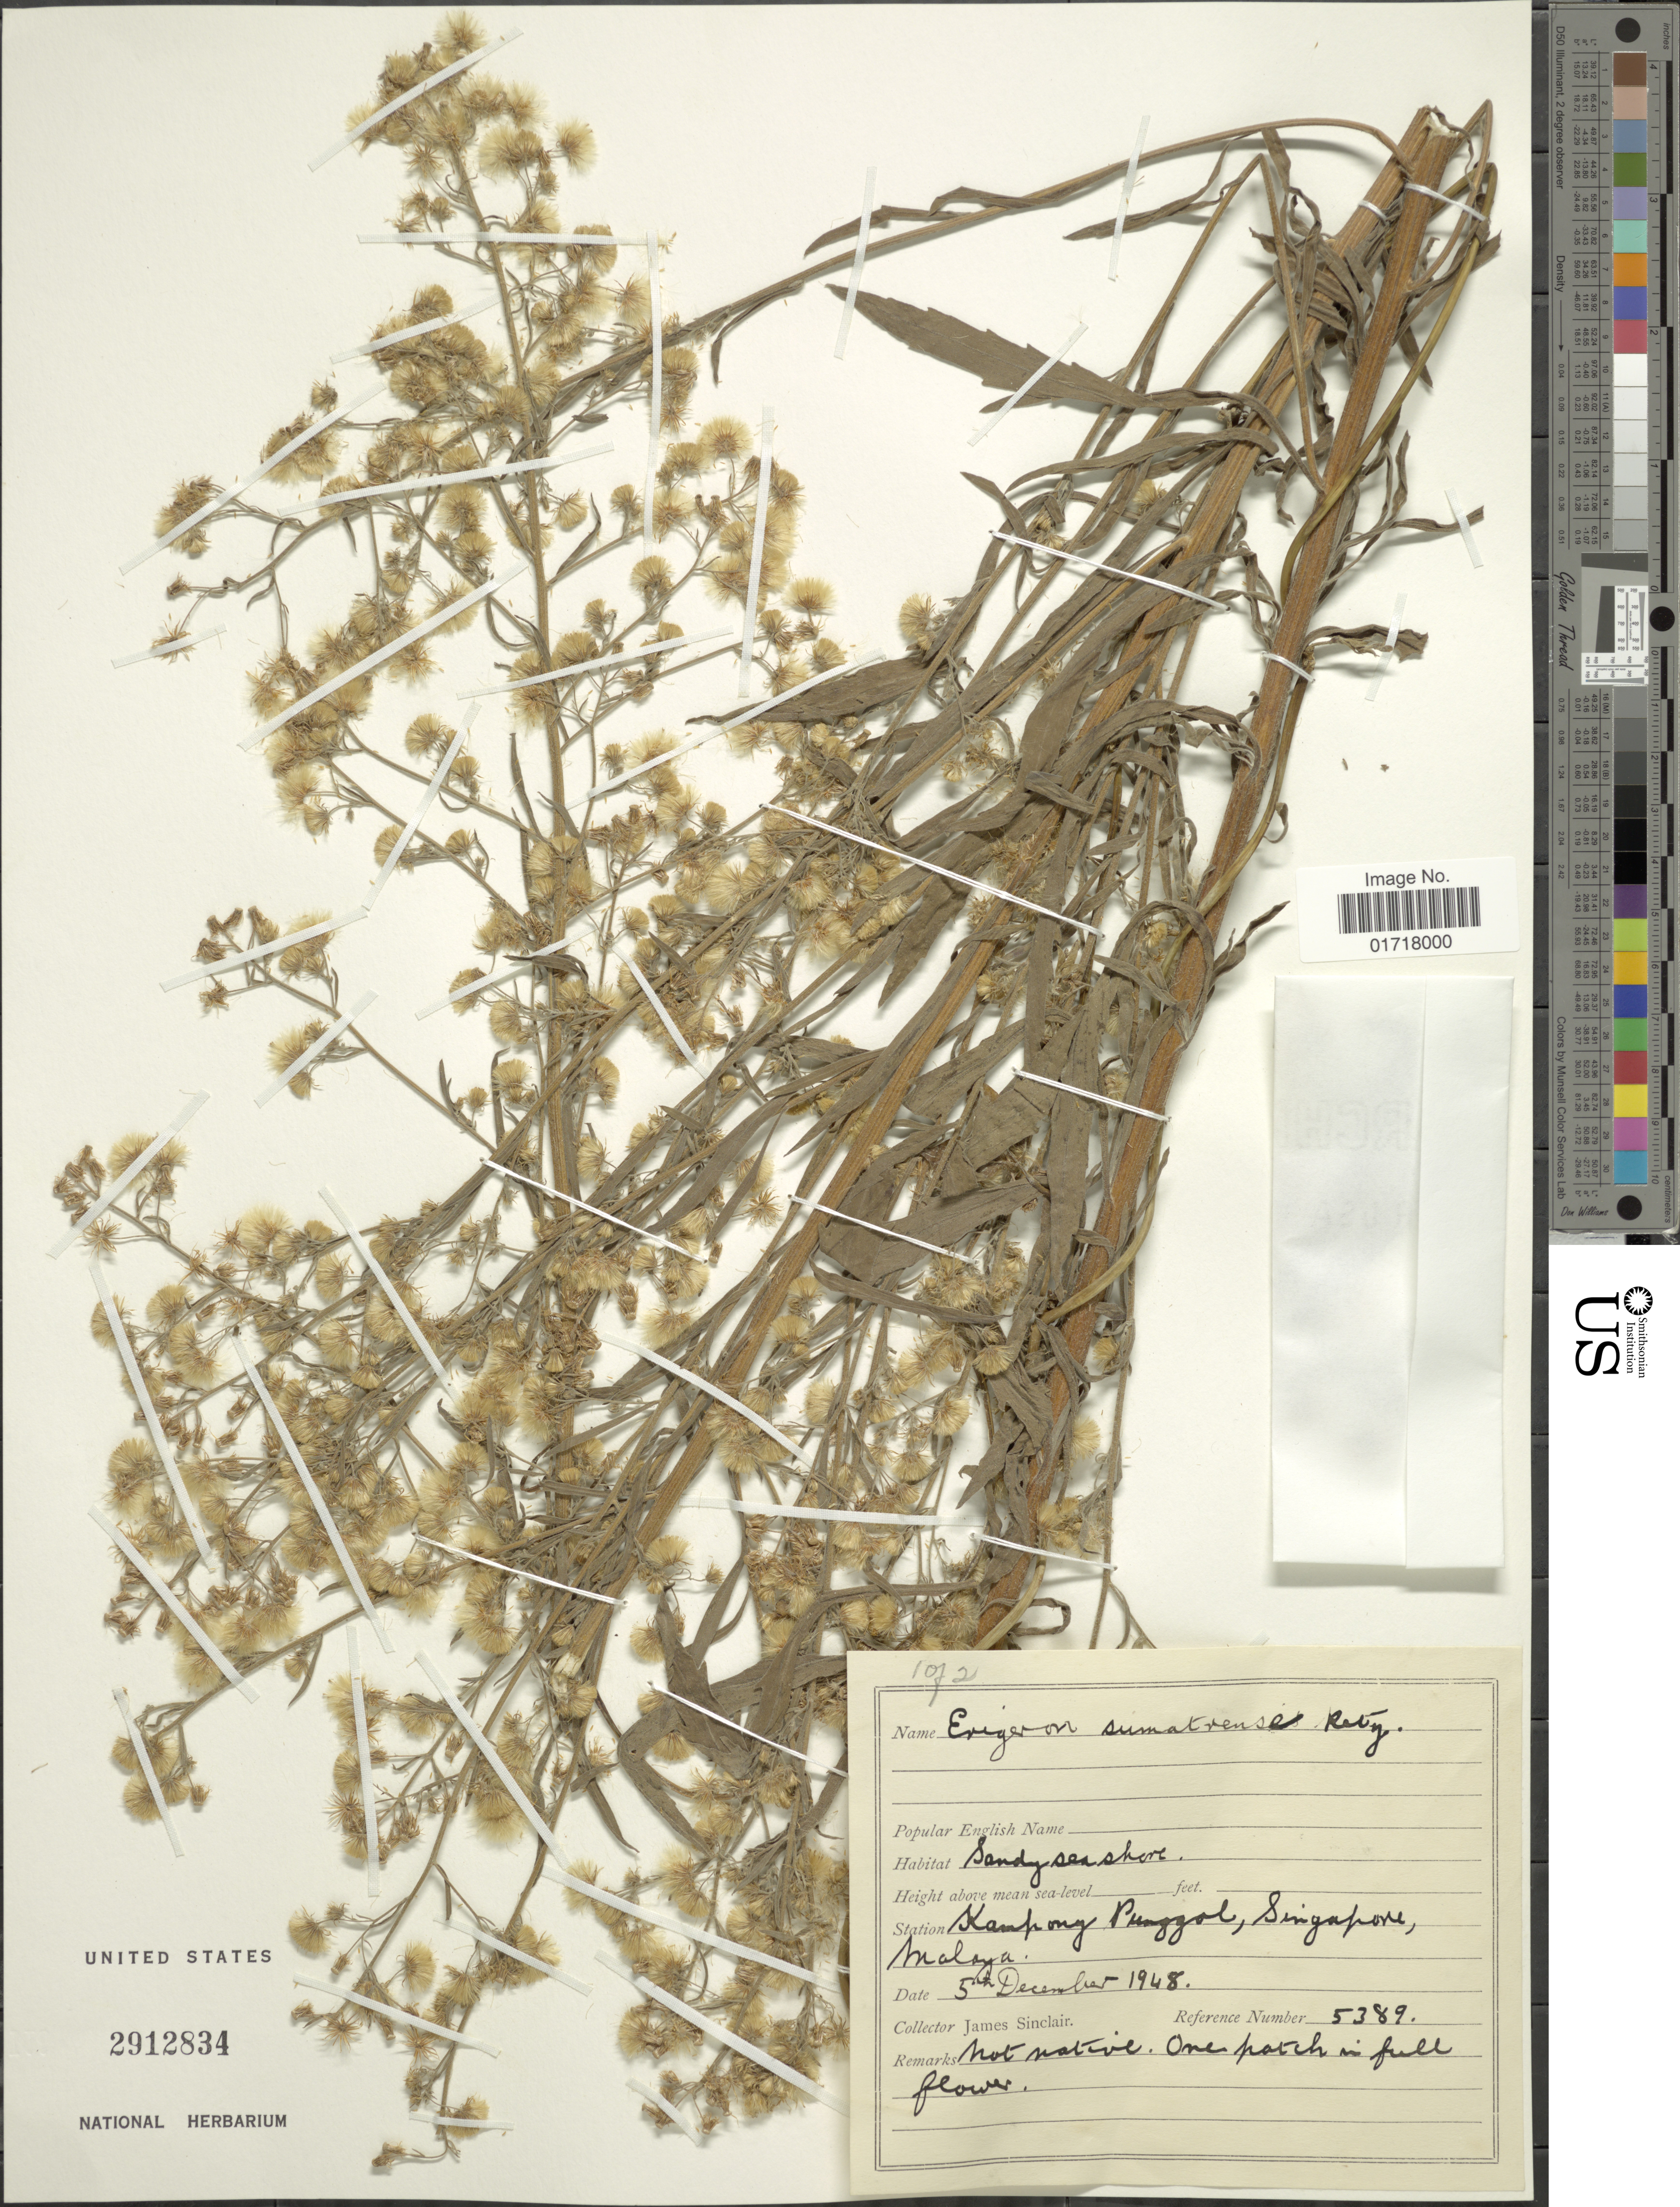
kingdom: Plantae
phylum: Tracheophyta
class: Magnoliopsida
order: Asterales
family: Asteraceae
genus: Conyza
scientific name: Conyza sumatrensis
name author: (Retz.) E. Walker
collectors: J. Sinclair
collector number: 5389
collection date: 1948-12-05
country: Singapore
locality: Kampong Punggol, Singapore, Malaya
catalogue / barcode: US 2912834